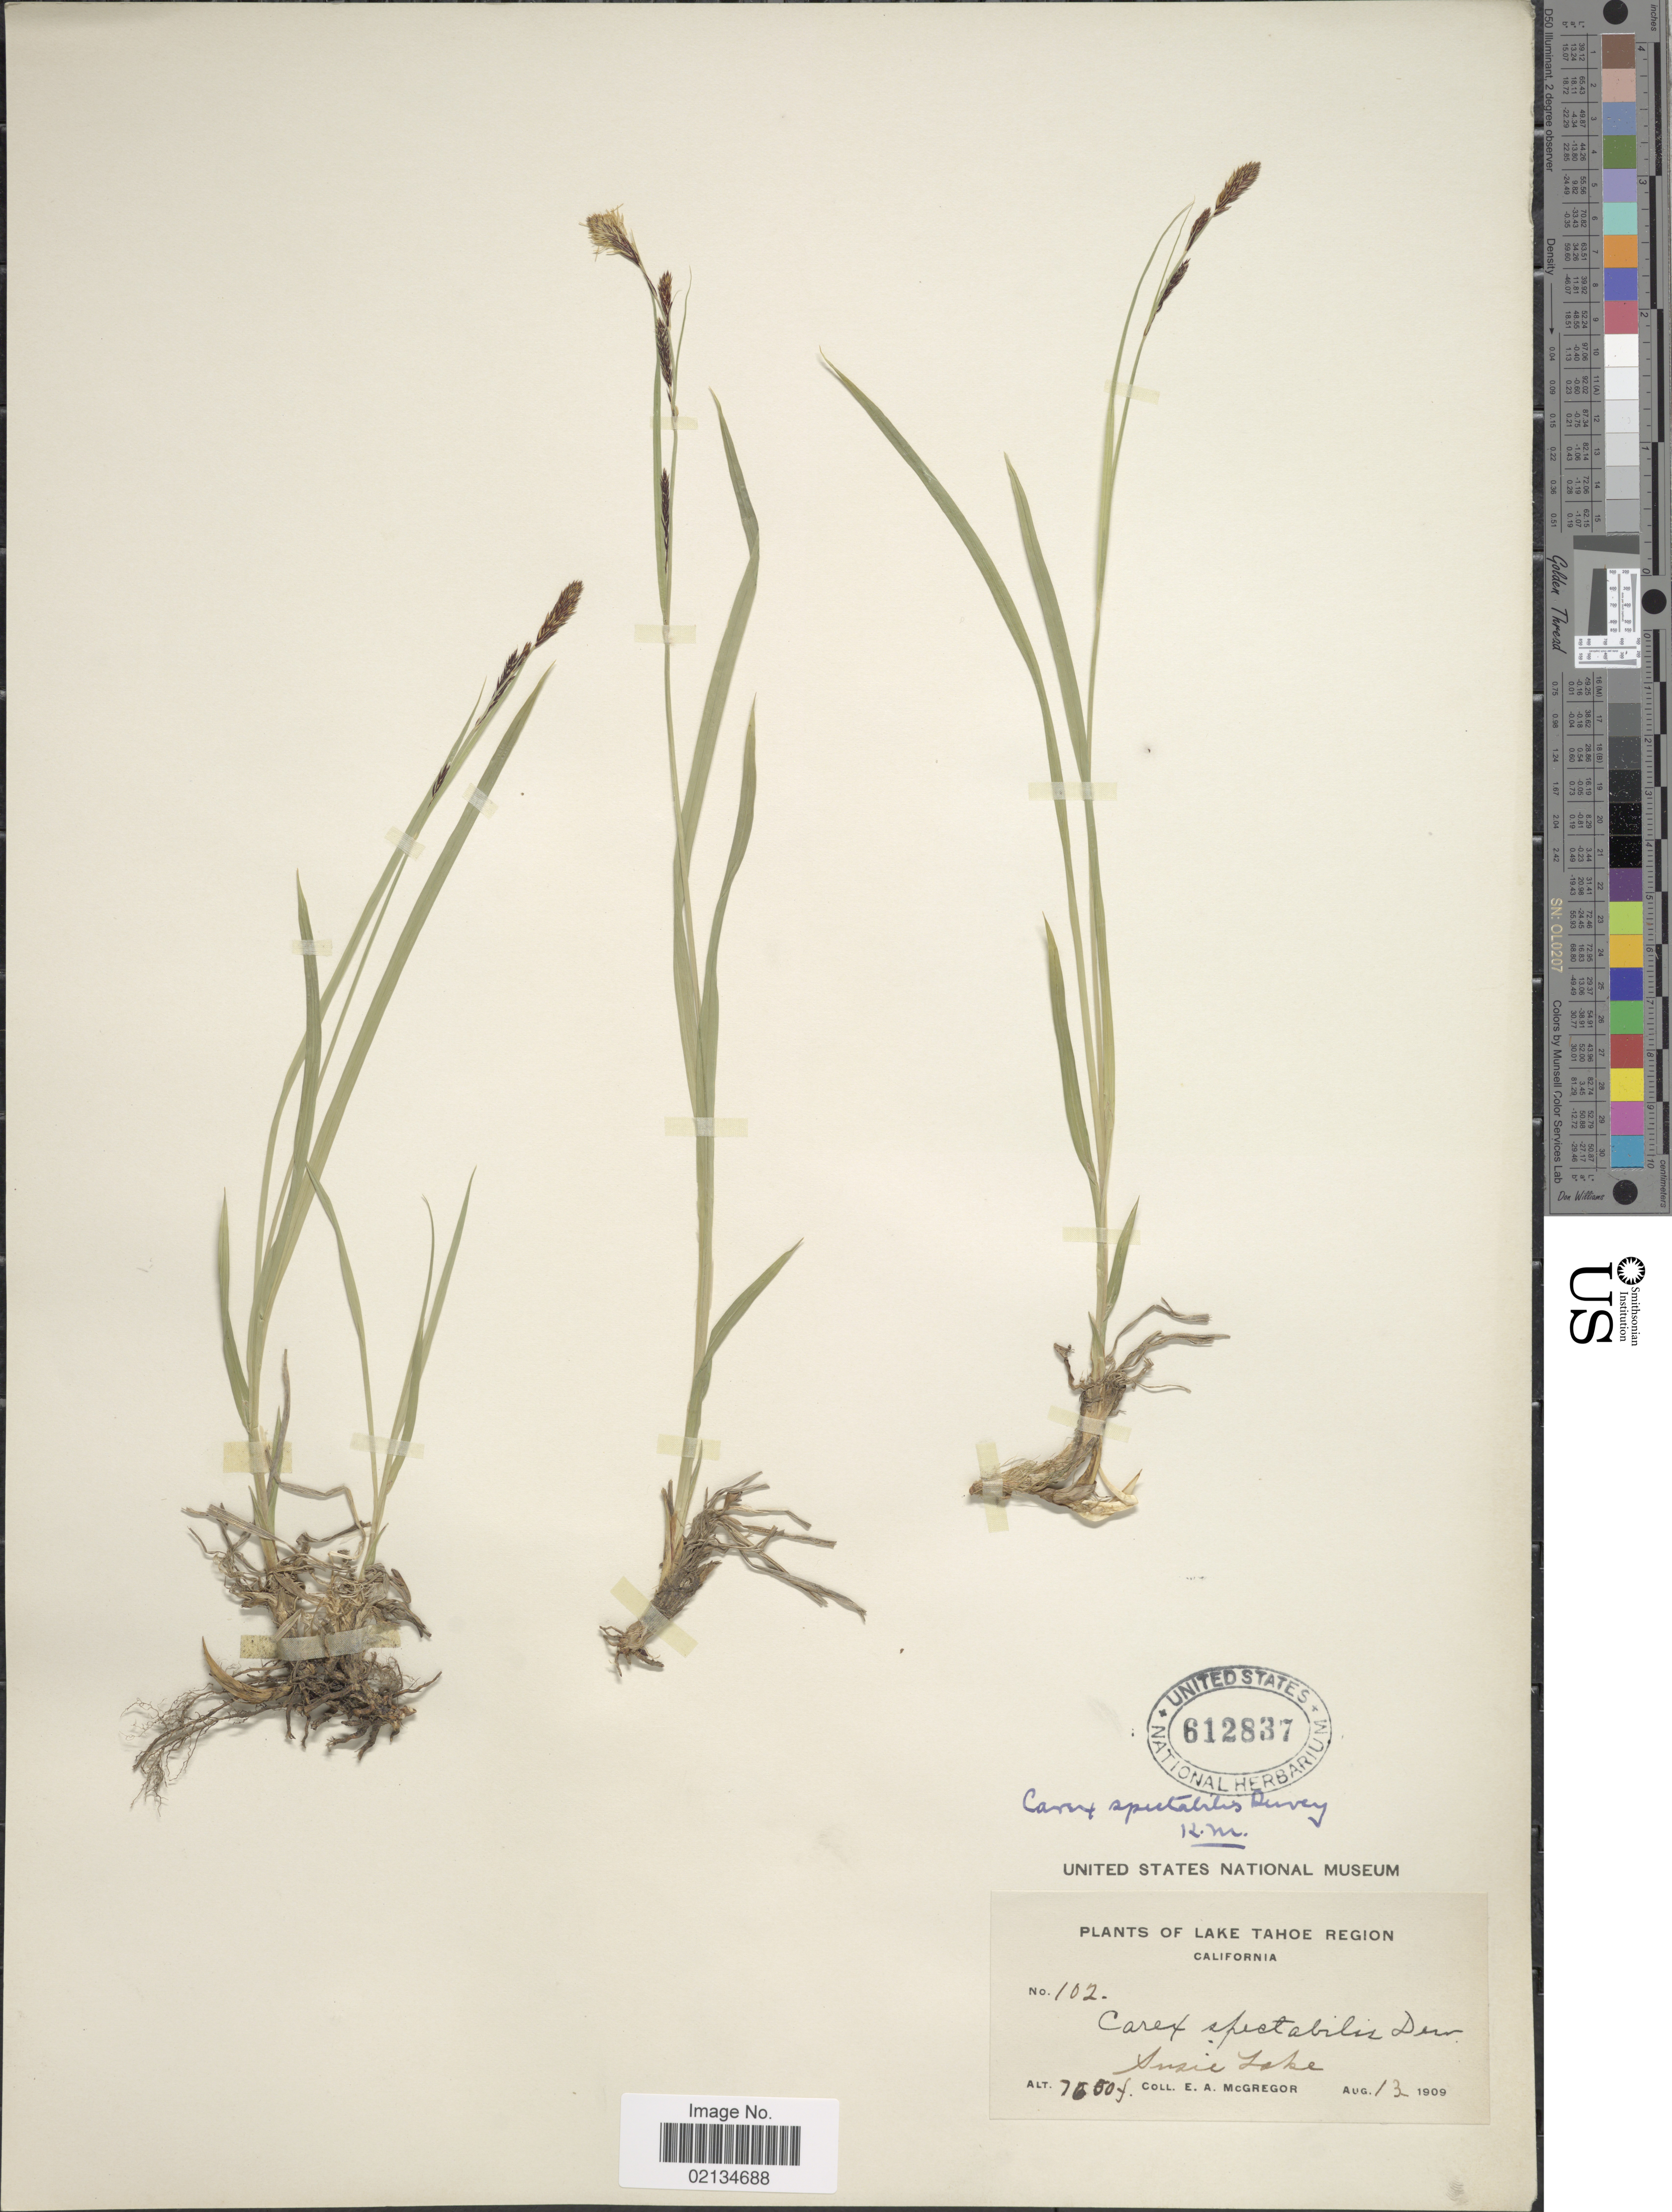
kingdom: Plantae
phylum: Tracheophyta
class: Liliopsida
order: Poales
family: Cyperaceae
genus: Carex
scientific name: Carex spectabilis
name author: Dewey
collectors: E. A. McGregor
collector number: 102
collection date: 1909-08-13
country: United States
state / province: California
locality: Lake Tahoe Region. Susie Lake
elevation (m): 2332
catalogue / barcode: US 612837